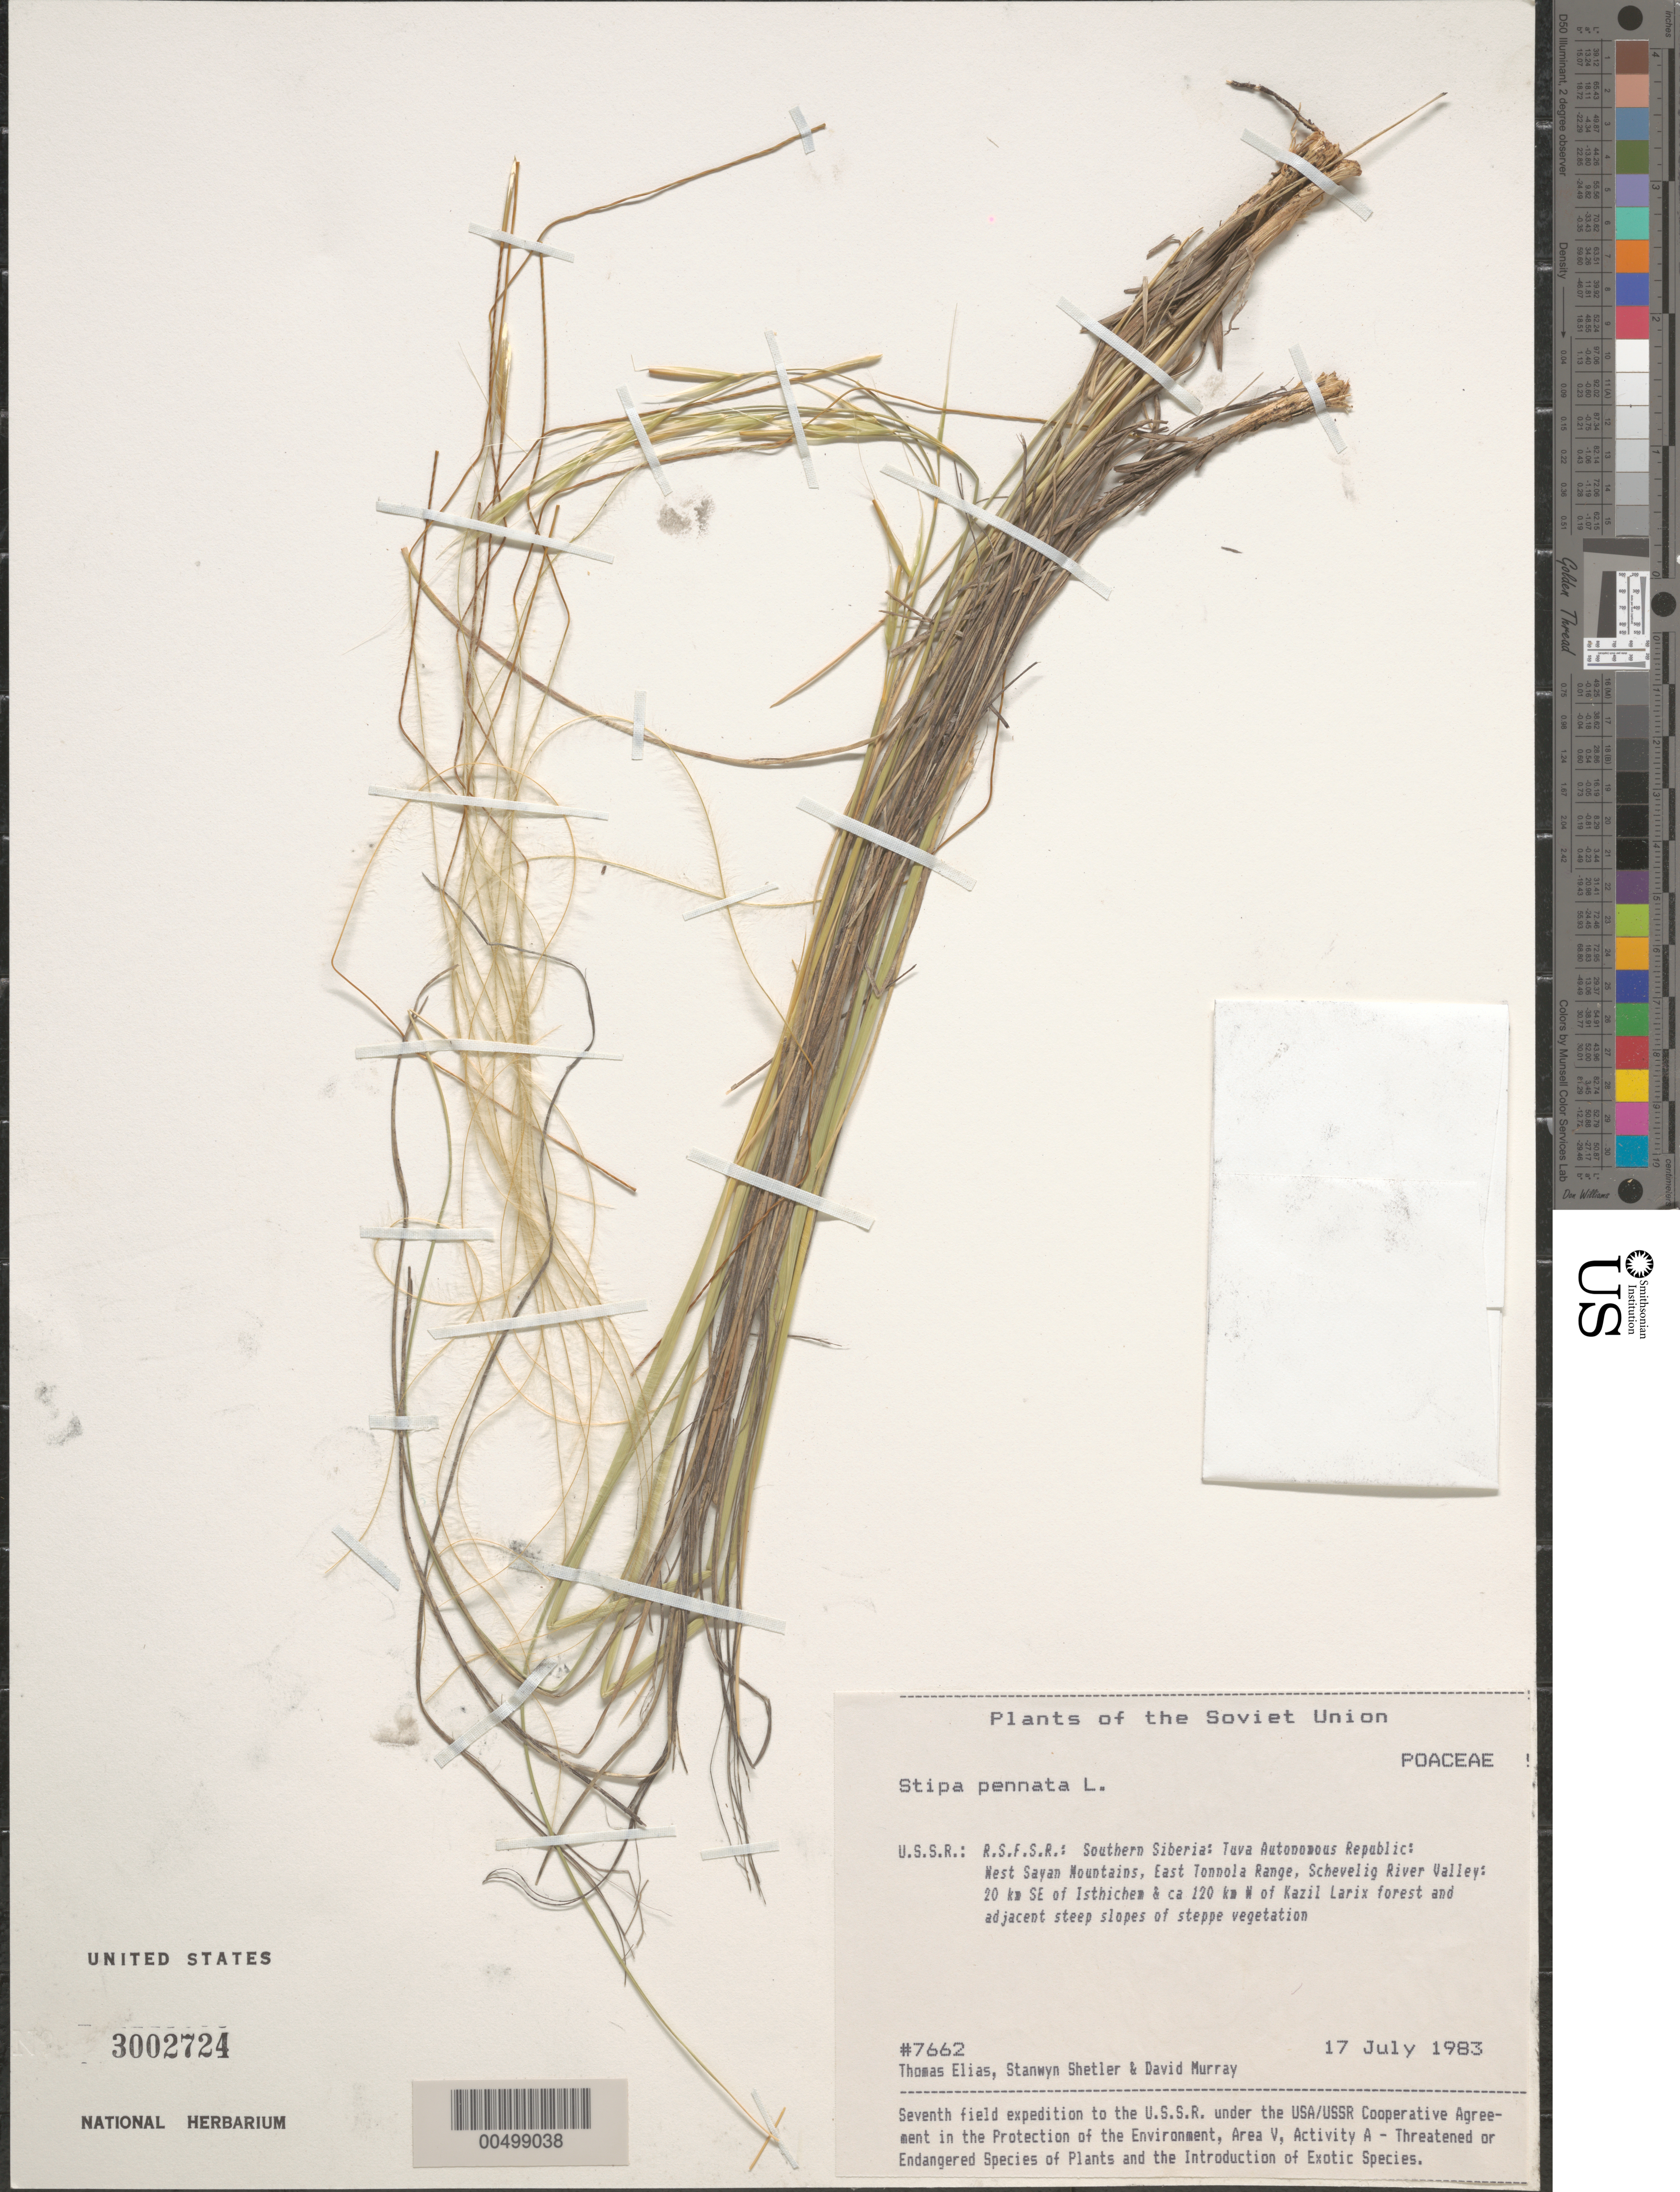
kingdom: Plantae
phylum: Tracheophyta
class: Liliopsida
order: Poales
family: Poaceae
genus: Stipa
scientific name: Stipa pennata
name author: L.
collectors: T. Elias, S. Shetler & D. F. Murray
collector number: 7662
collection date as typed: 17 Jul 1983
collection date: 1983-07-17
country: Russian Federation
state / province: Tuva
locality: West Sayan Mountains, E Tonnola [Tannu-Ola] Range, Schevelig River Valley, 20 km SE of Isthichem [Ishti-Khem], *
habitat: Larix forest and adjacent steep slopes of steppe vegetation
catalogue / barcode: US 3002724